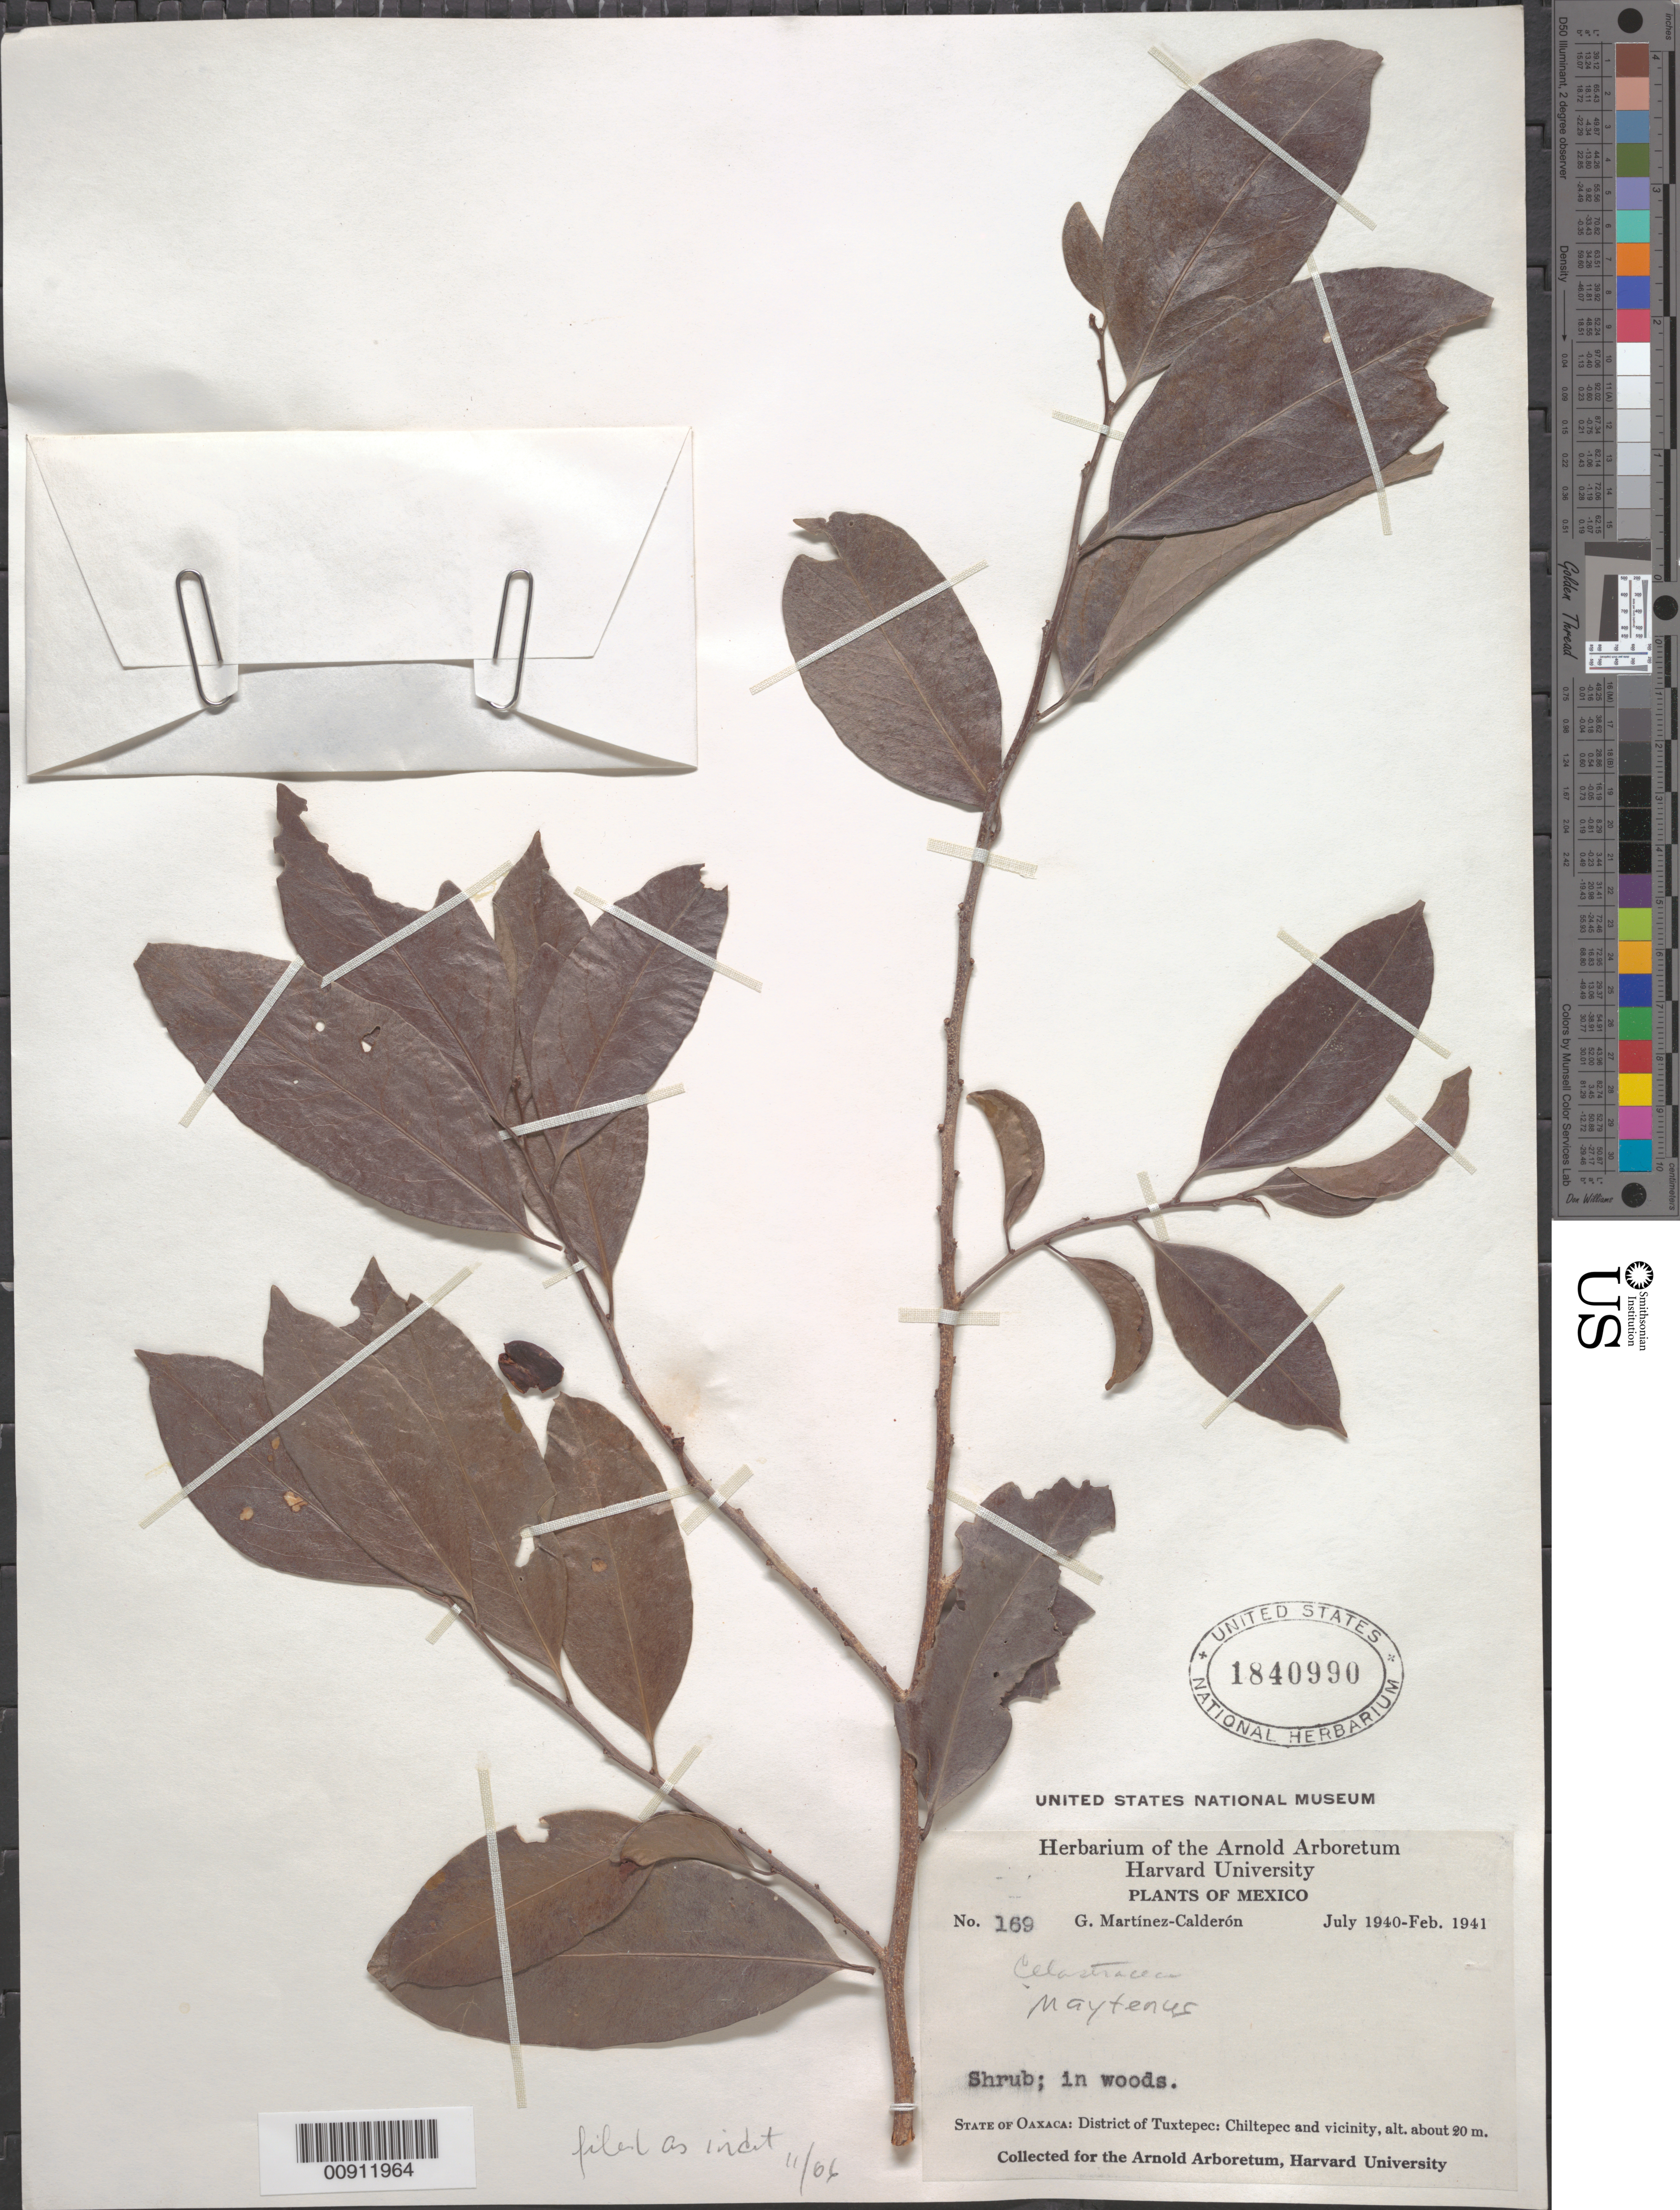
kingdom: Plantae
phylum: Tracheophyta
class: Magnoliopsida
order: Celastrales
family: Celastraceae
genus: Maytenus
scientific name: Maytenus sp.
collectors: G. Martinez-C.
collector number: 169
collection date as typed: Jul 1940 to -- Feb 1941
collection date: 1940-07/1941-02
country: Mexico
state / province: Oaxaca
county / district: Tuxtepec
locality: State of Oaxaca: District of Tuxtepec: Chiltepec and vicinity.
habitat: In woods.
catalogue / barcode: US 1840990